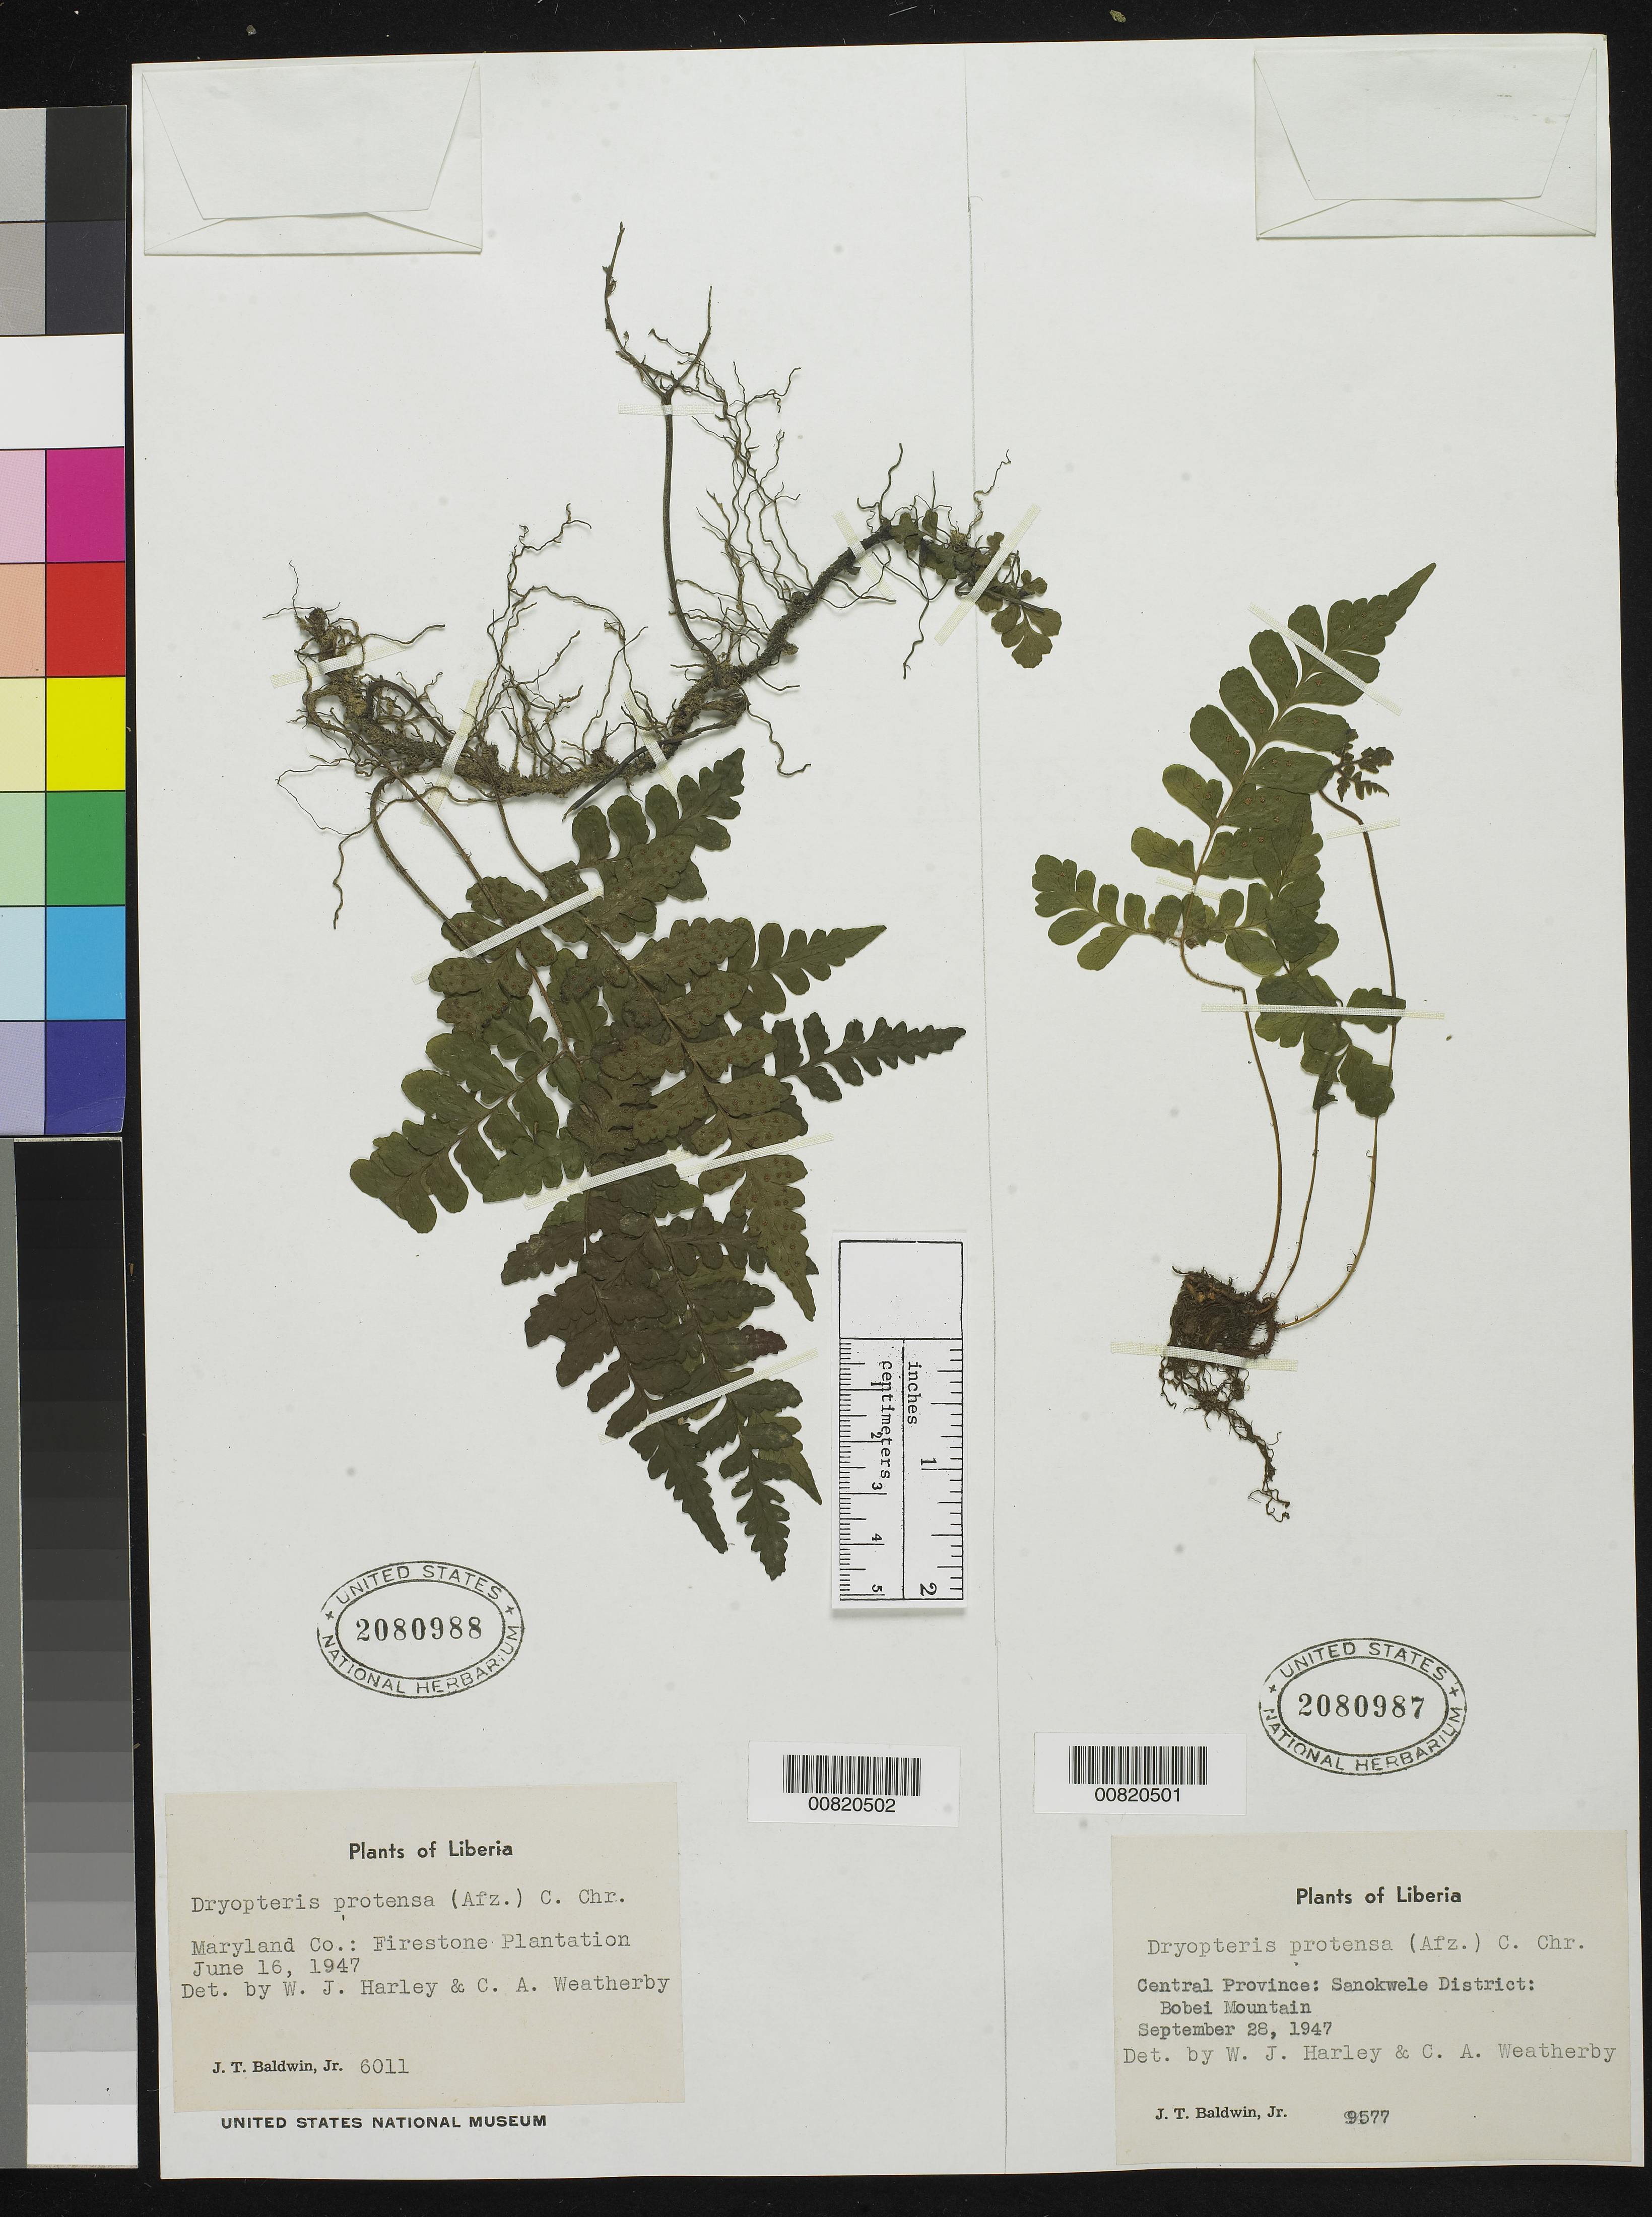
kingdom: Plantae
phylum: Tracheophyta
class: Polypodiopsida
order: Polypodiales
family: Tectariaceae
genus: Triplophyllum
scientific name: Triplophyllum protensum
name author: (Sw.) Holttum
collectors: J. T. Baldwin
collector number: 6011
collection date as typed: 16 Jun 1947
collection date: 1947-06-16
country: Liberia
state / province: Maryland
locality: Firestone Plantation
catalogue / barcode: US 2080988